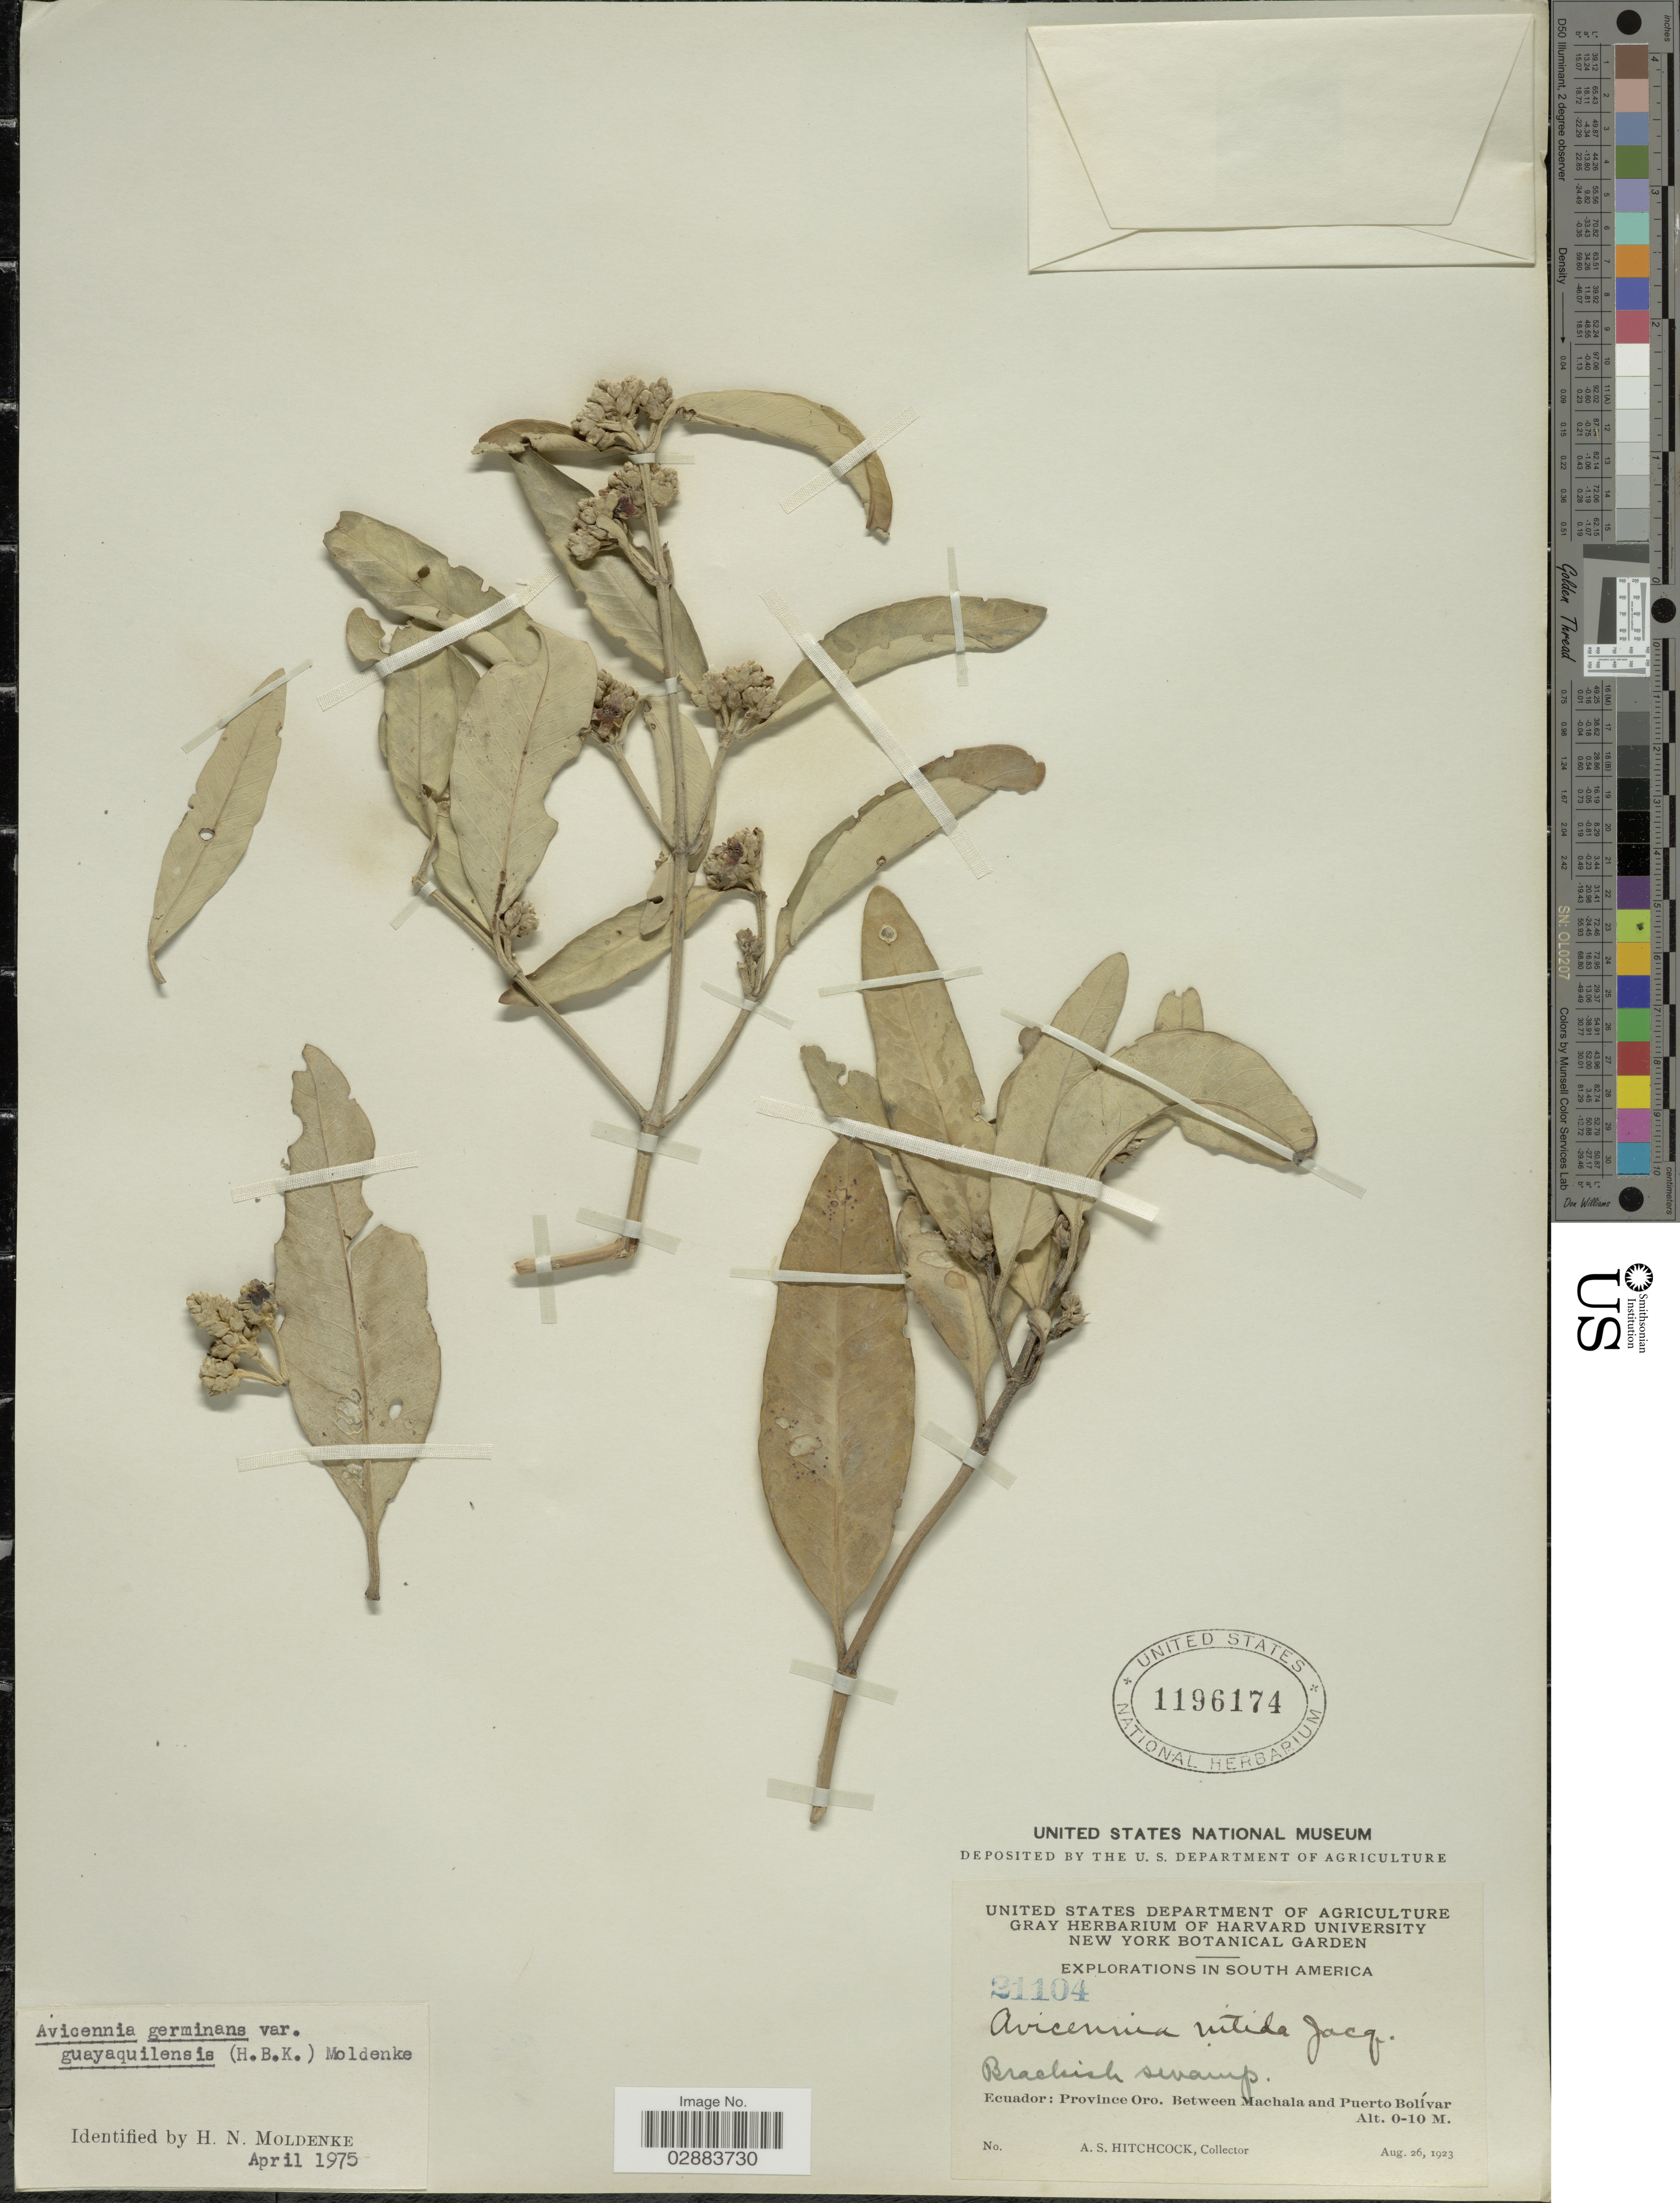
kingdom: Plantae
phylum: Tracheophyta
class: Magnoliopsida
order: Lamiales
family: Acanthaceae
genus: Avicennia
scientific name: Avicennia germinans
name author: (L.) L.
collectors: A. S. Hitchcock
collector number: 21104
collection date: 1923-08-26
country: Ecuador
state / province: El Oro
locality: Province Oro. Between Machala and Puerto Bolívar.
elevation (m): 0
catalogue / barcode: US 1196174